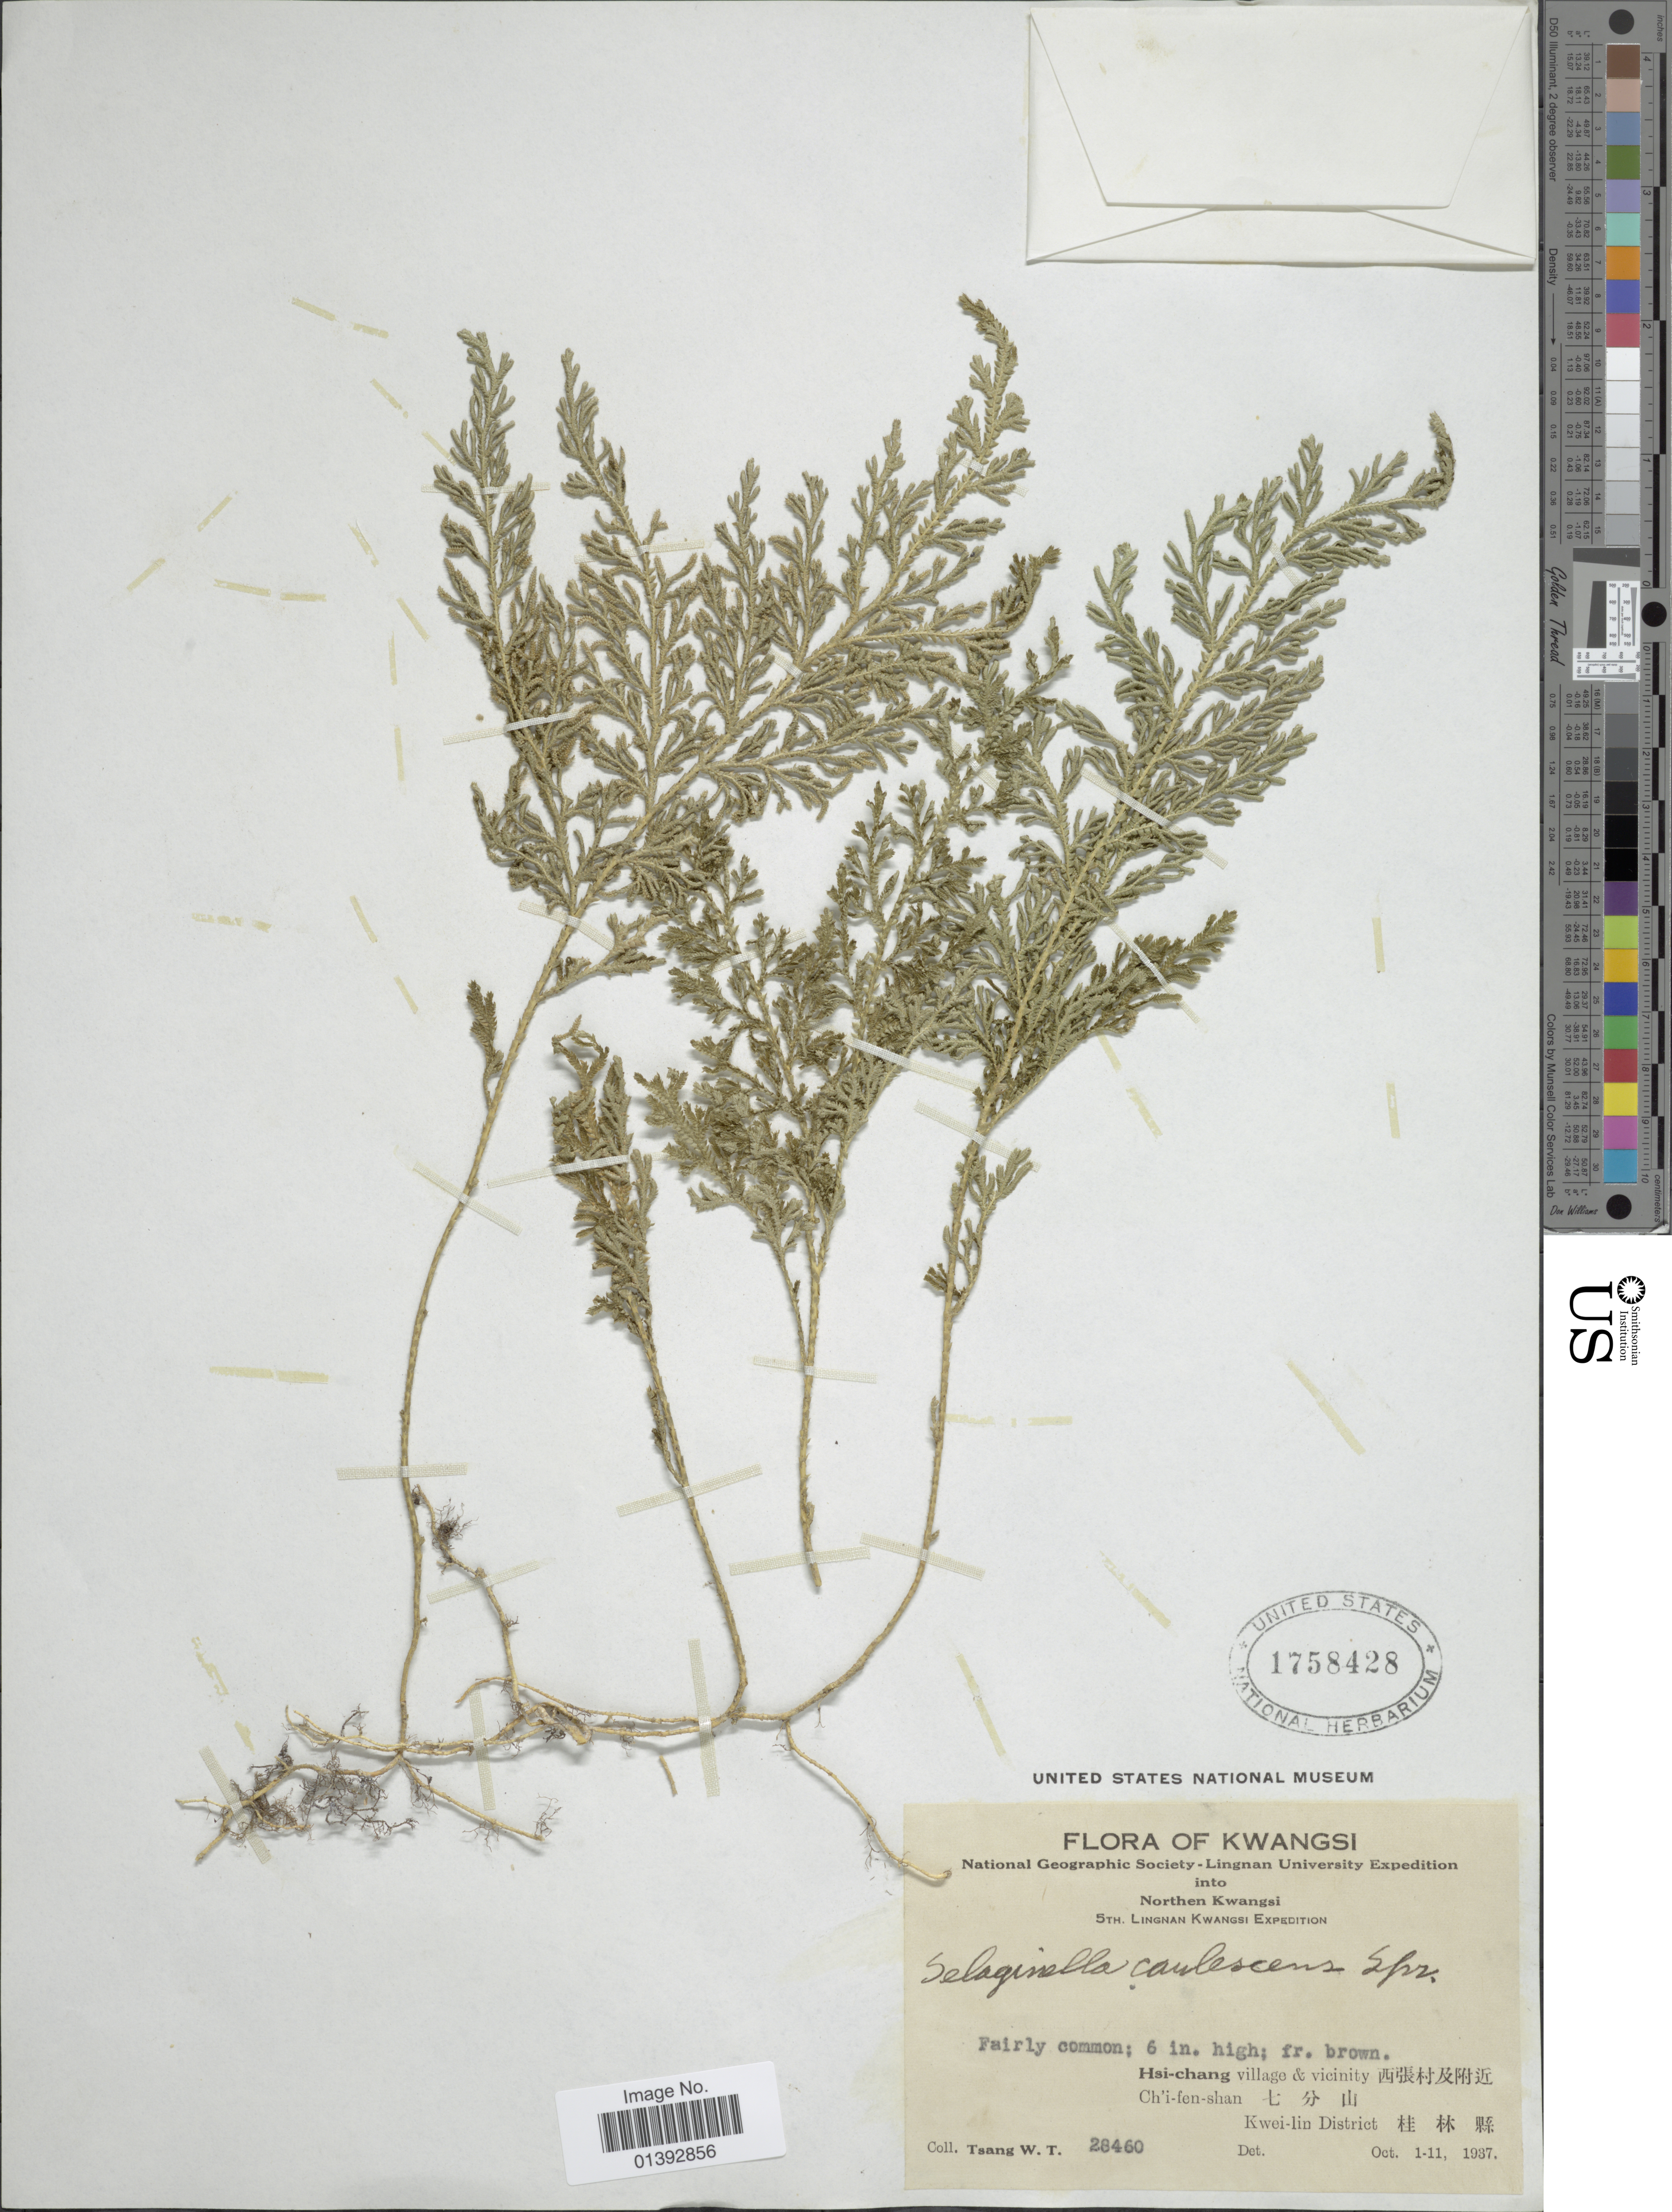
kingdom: Plantae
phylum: Tracheophyta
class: Lycopodiopsida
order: Selaginellales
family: Selaginellaceae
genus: Selaginella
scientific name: Selaginella involvens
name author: (Sw.) Spring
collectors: W. T. Tsang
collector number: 28460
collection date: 1937-10-01/1937-10-11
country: China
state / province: Guangxi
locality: Northern Kwangsi, Hsi-chang village & vicinity, Ch'i-fen-shan, Kwei-lin-District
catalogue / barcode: US 1758428